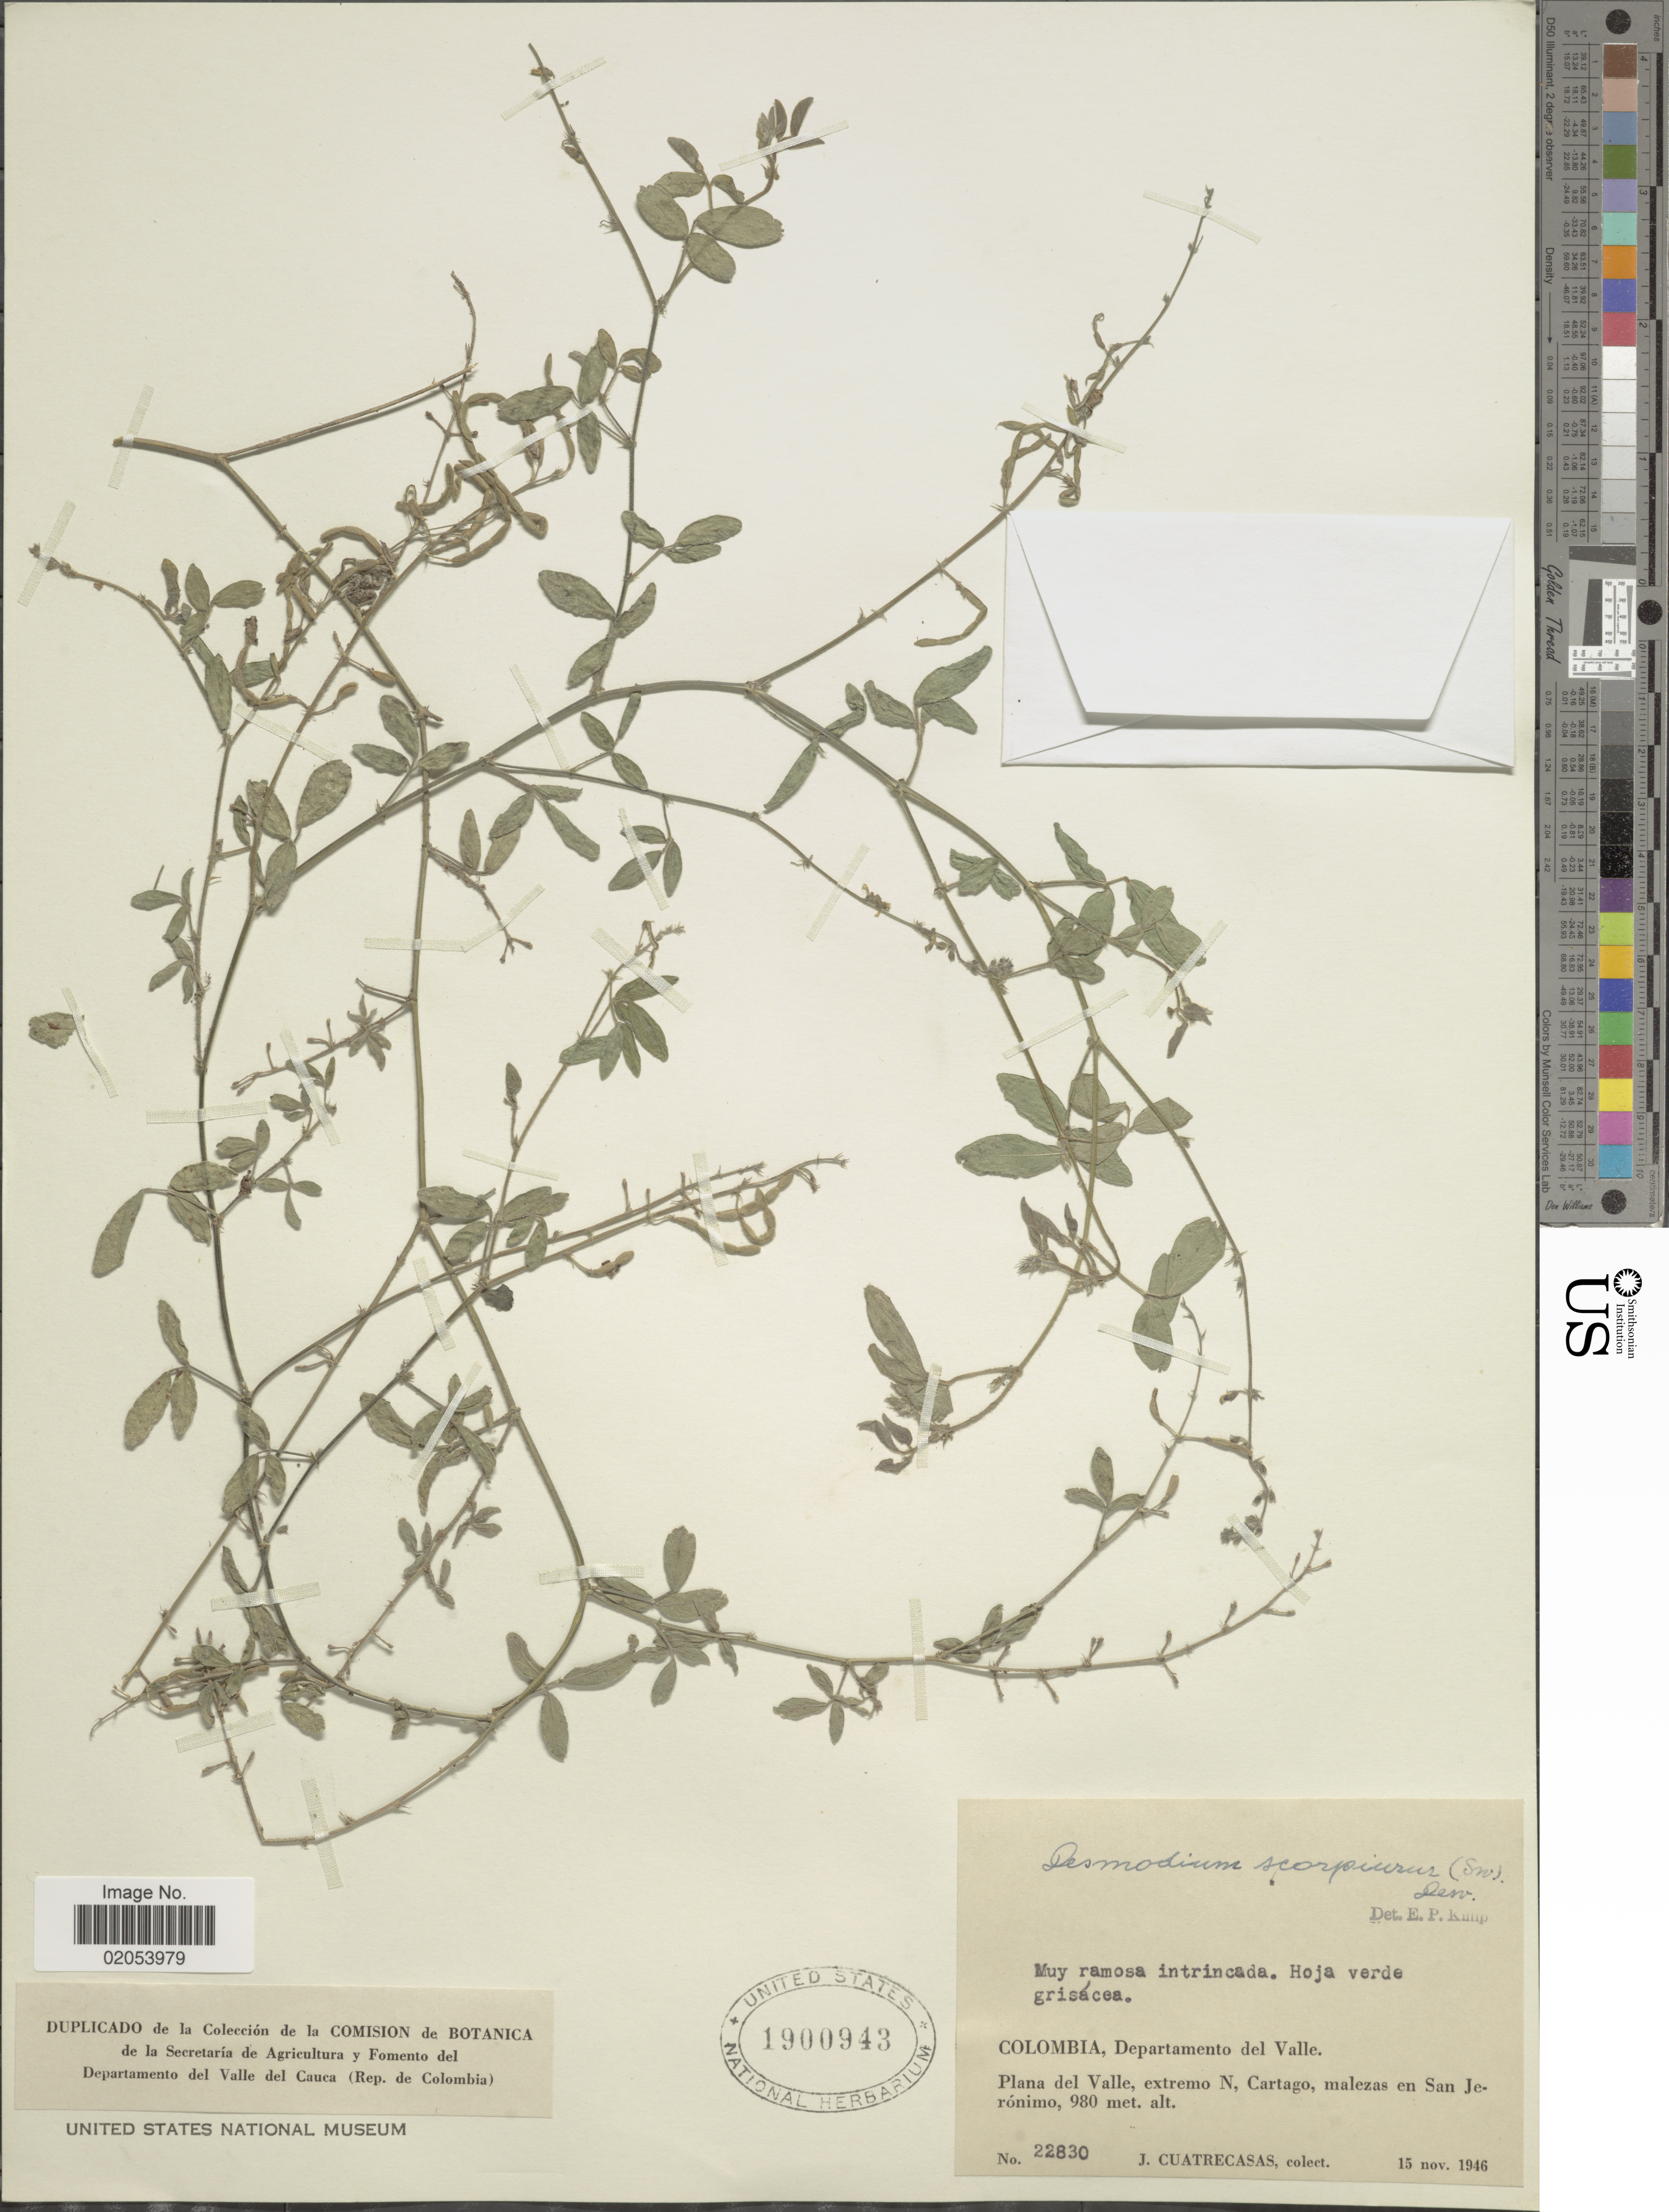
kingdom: Plantae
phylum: Tracheophyta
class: Magnoliopsida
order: Fabales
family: Fabaceae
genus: Desmodium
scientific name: Desmodium scorpiurus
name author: (Sw.) Desv. ex DC.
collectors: J. Cuatrecasas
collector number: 22830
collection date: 1946-11-15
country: Colombia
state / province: Valle del Cauca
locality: Departamento del Valle, Plana del Valle, extremo N. Cartago, Malezas en San Jeronimo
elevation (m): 980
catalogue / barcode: US 1900943